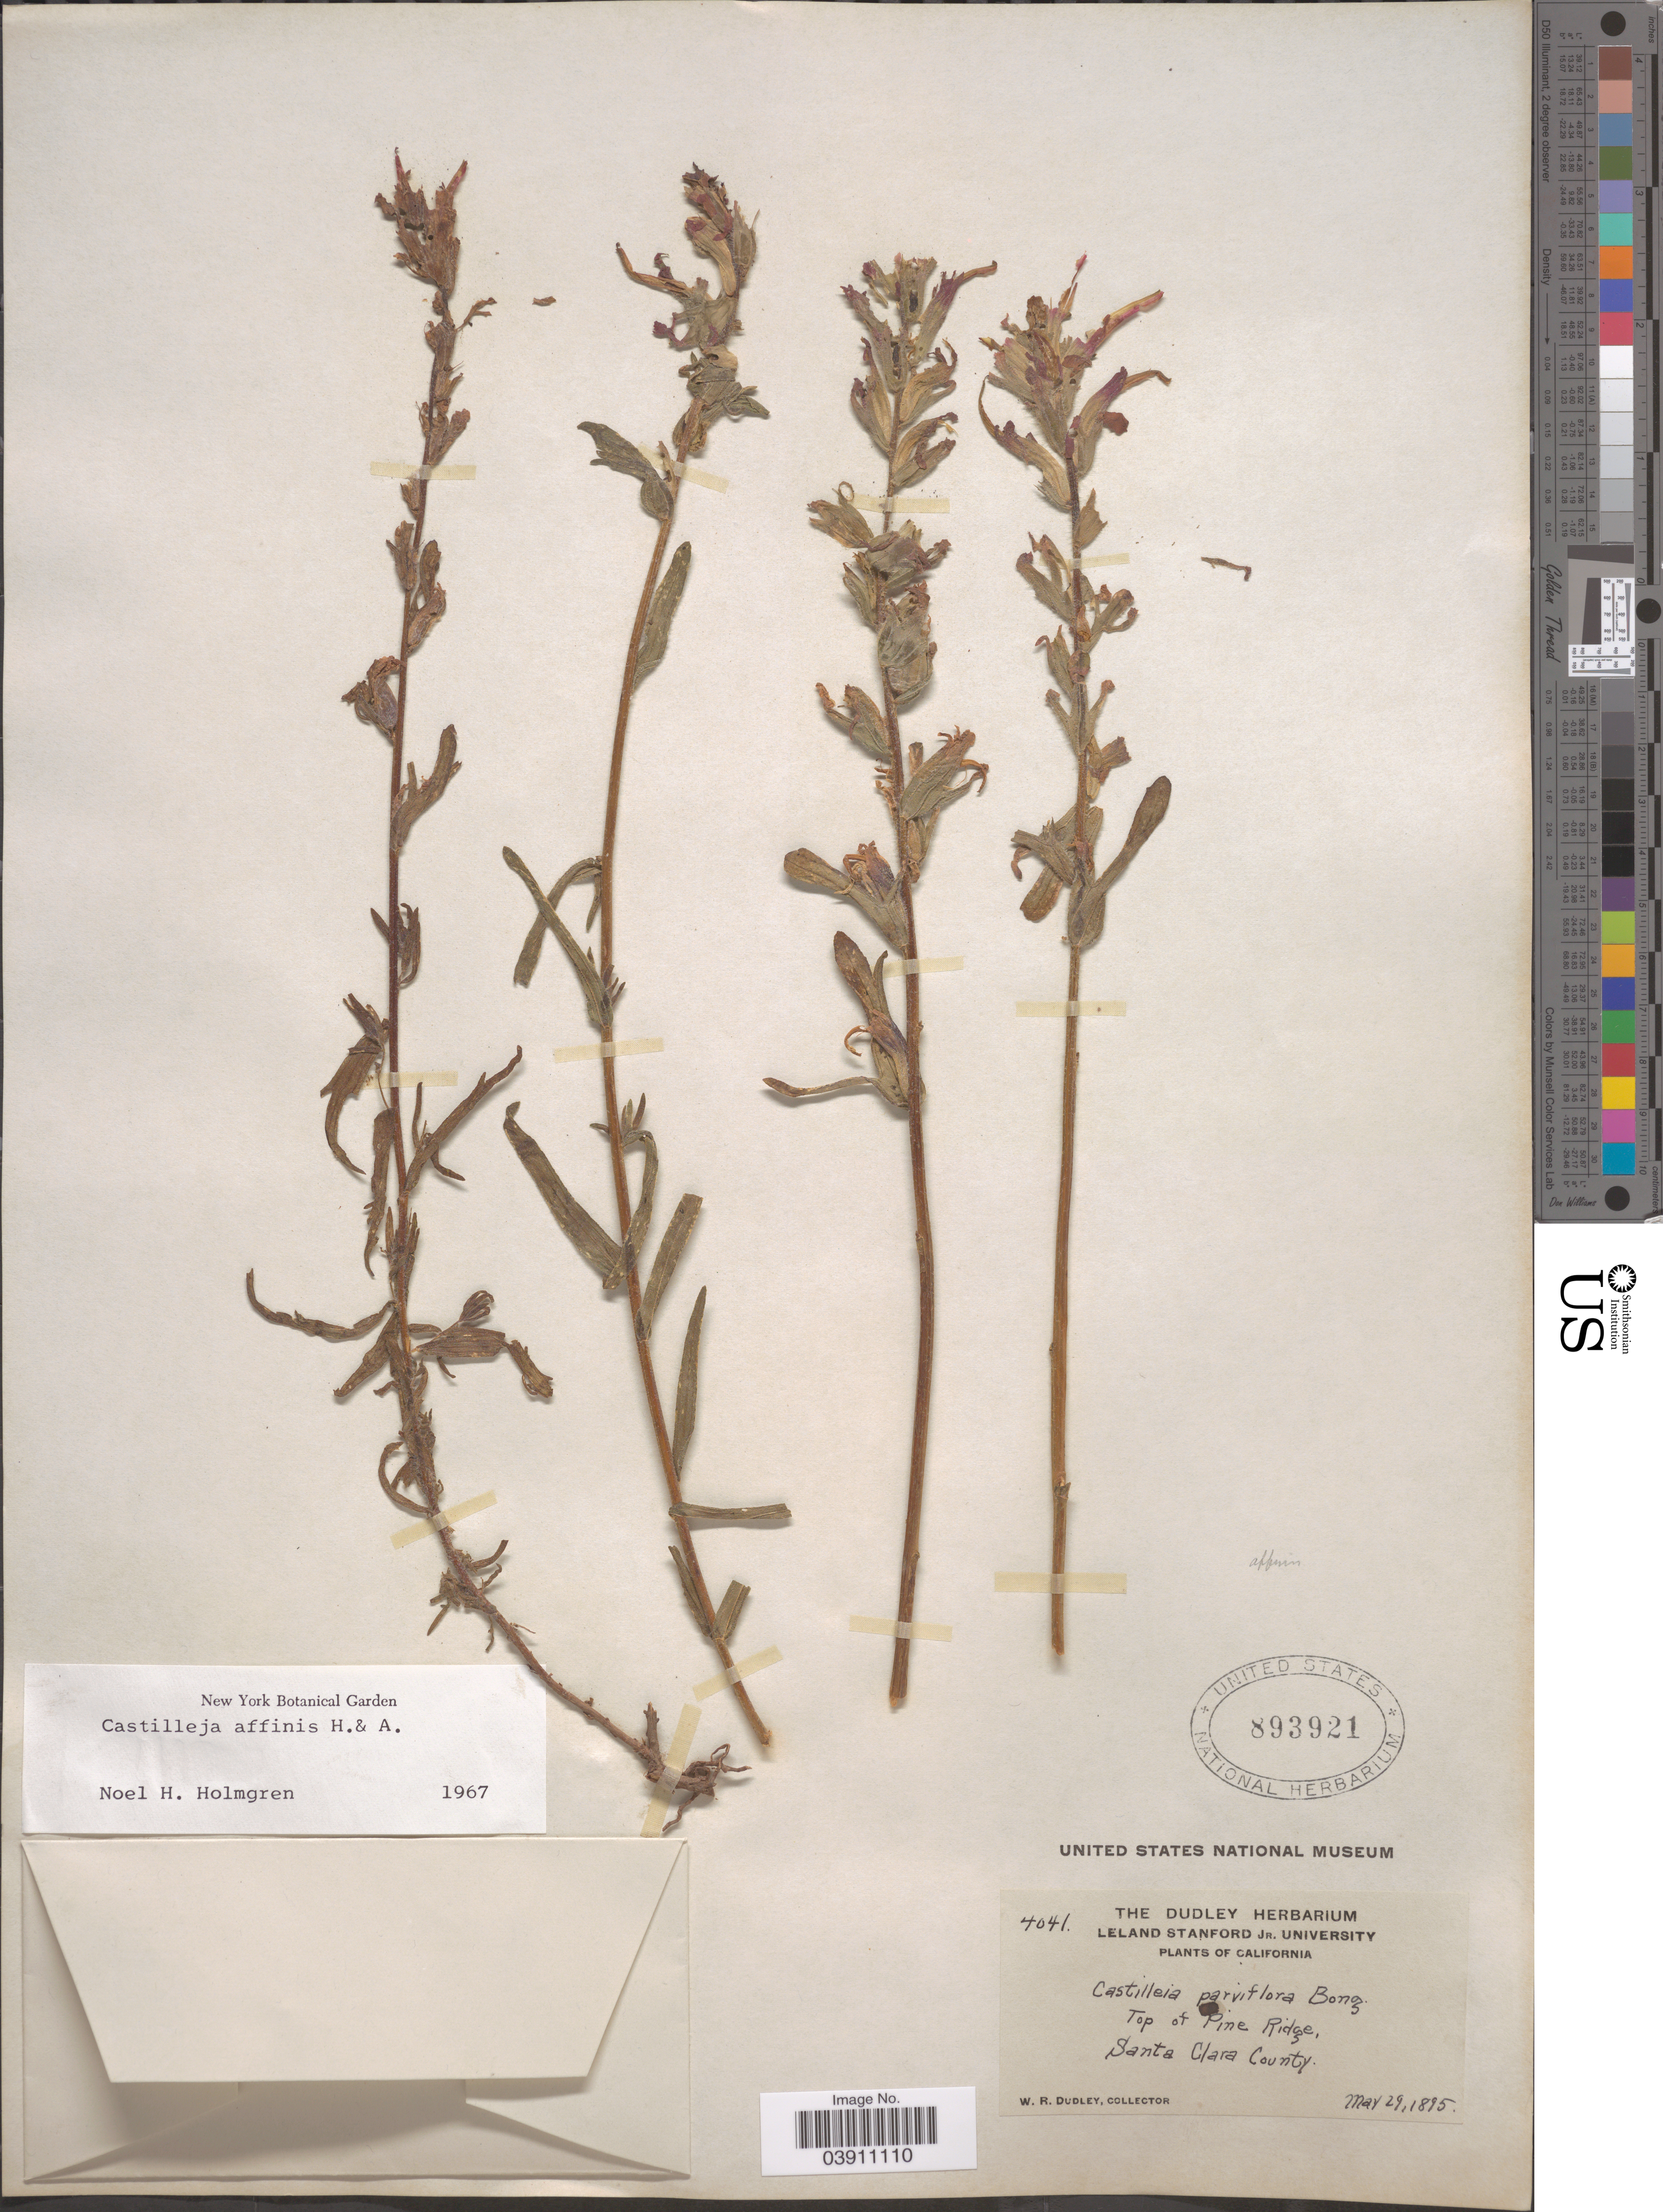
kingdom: Plantae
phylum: Tracheophyta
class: Magnoliopsida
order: Lamiales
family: Orobanchaceae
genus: Castilleja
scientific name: Castilleja affinis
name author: Hook. & Arn.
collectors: W. Dudley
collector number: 4041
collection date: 1895-05-29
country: United States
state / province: California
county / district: Santa Clara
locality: Top of Pine Ridge, Santa Clara County.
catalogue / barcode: US 893921